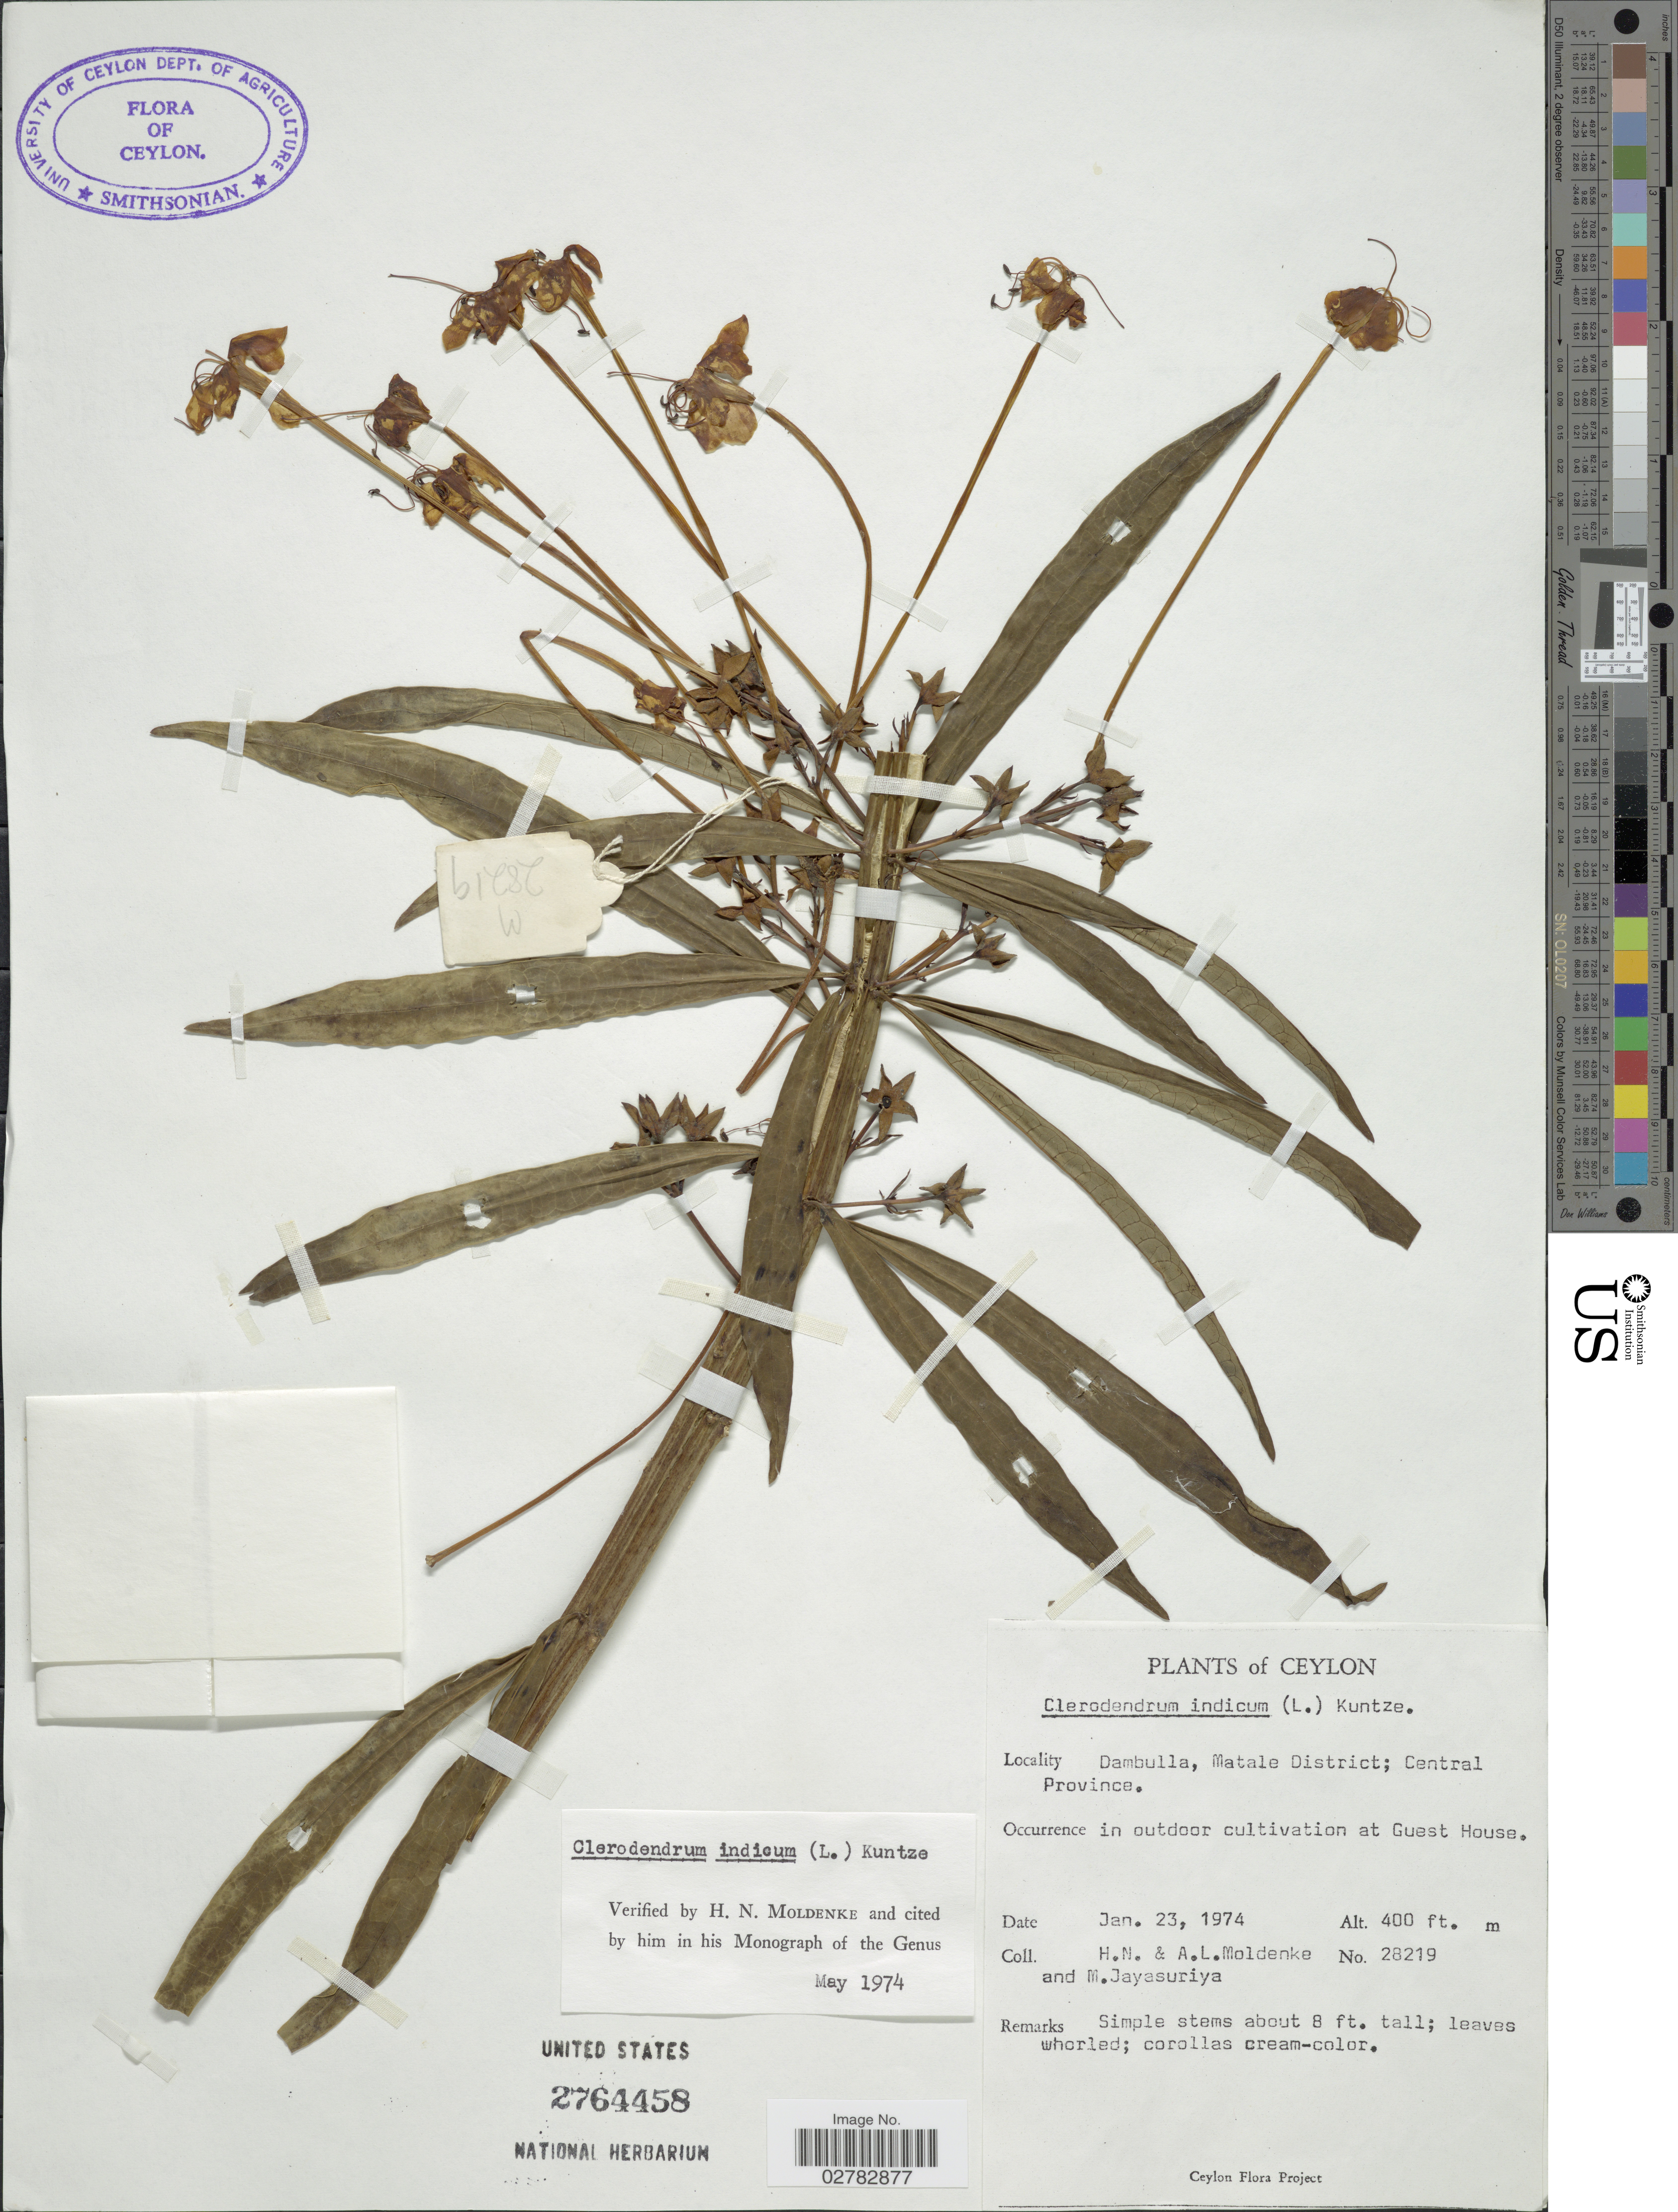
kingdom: Plantae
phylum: Tracheophyta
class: Magnoliopsida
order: Lamiales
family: Lamiaceae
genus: Clerodendrum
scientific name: Clerodendrum indicum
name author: (L.) Kuntze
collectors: H. N. Moldenke, A. L. Moldenke & M. Jayasuriya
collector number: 28219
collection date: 1974-01-23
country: Sri Lanka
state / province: Central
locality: Ceylon. Dambulla, Matale District. In outdoor cultivation at Guest House.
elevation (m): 122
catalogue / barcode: US 2764458